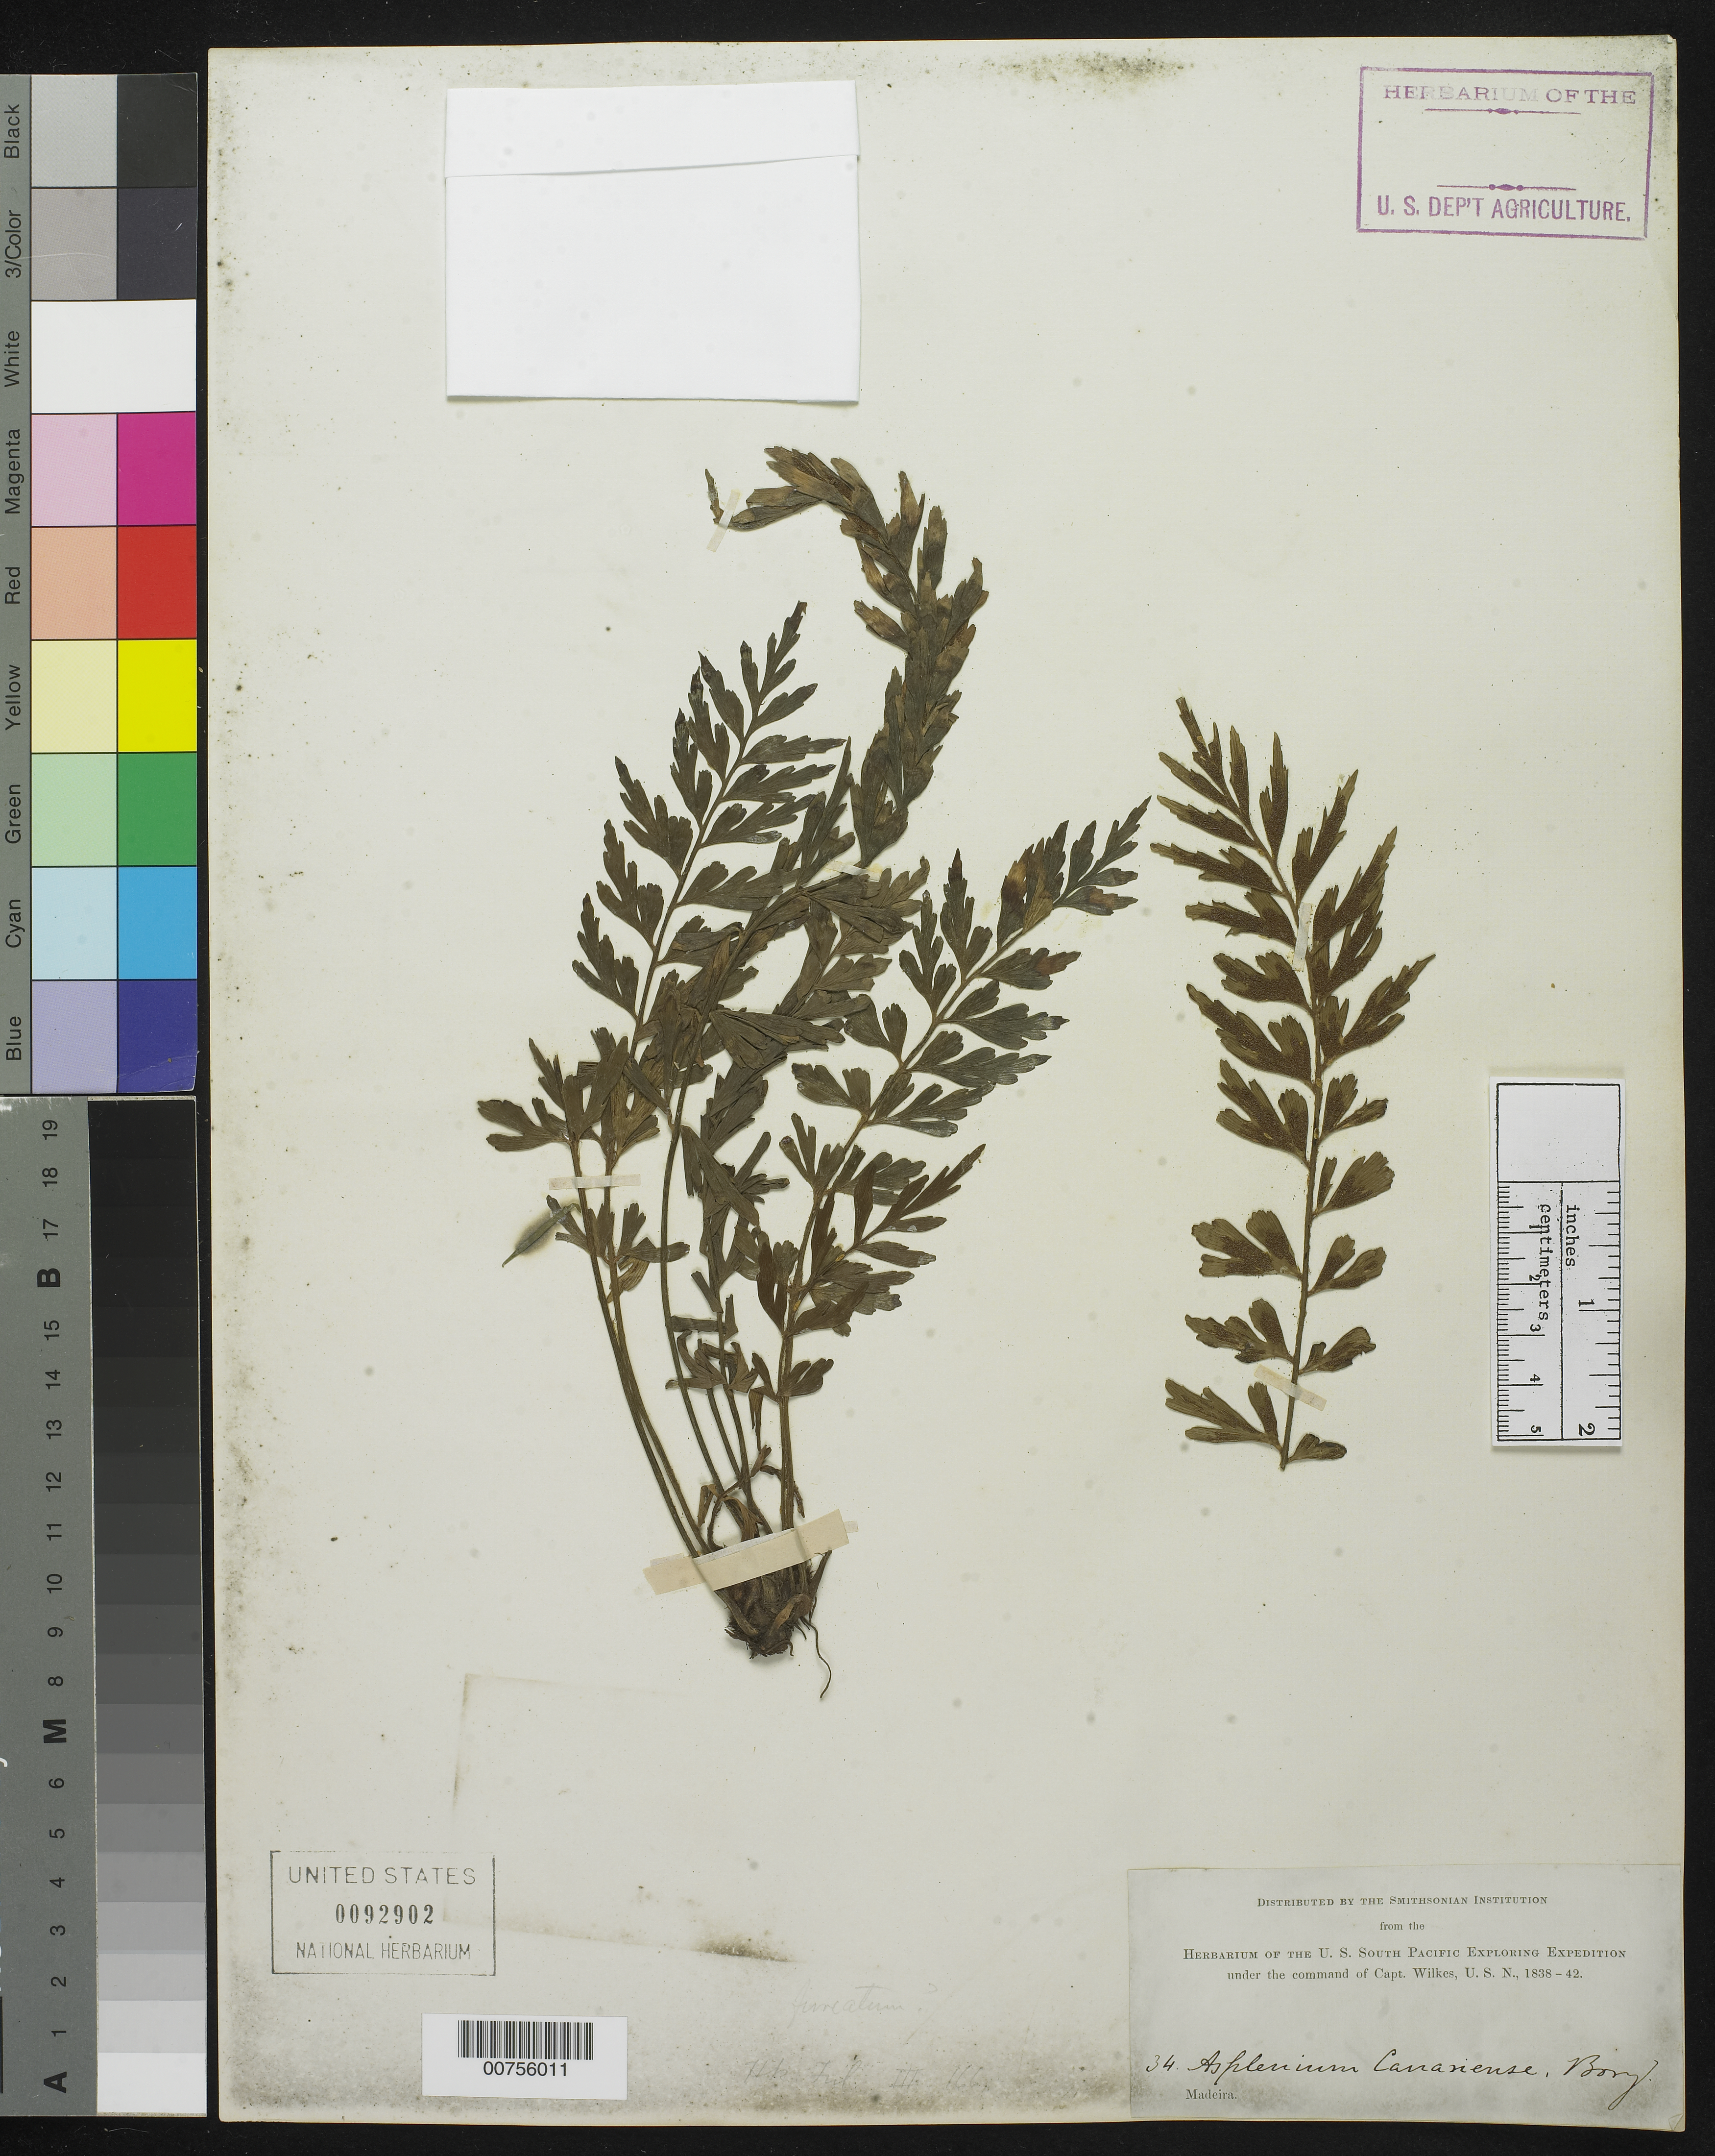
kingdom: Plantae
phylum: Tracheophyta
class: Polypodiopsida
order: Polypodiales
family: Aspleniaceae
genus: Asplenium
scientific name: Asplenium aethiopicum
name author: (Burm. f.) Bech.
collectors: Wilkes Explor. Exped.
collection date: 1838/1842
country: Portugal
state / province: Madeira (Aut. Reg.)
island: Madeira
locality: Funchal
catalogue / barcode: US 92902